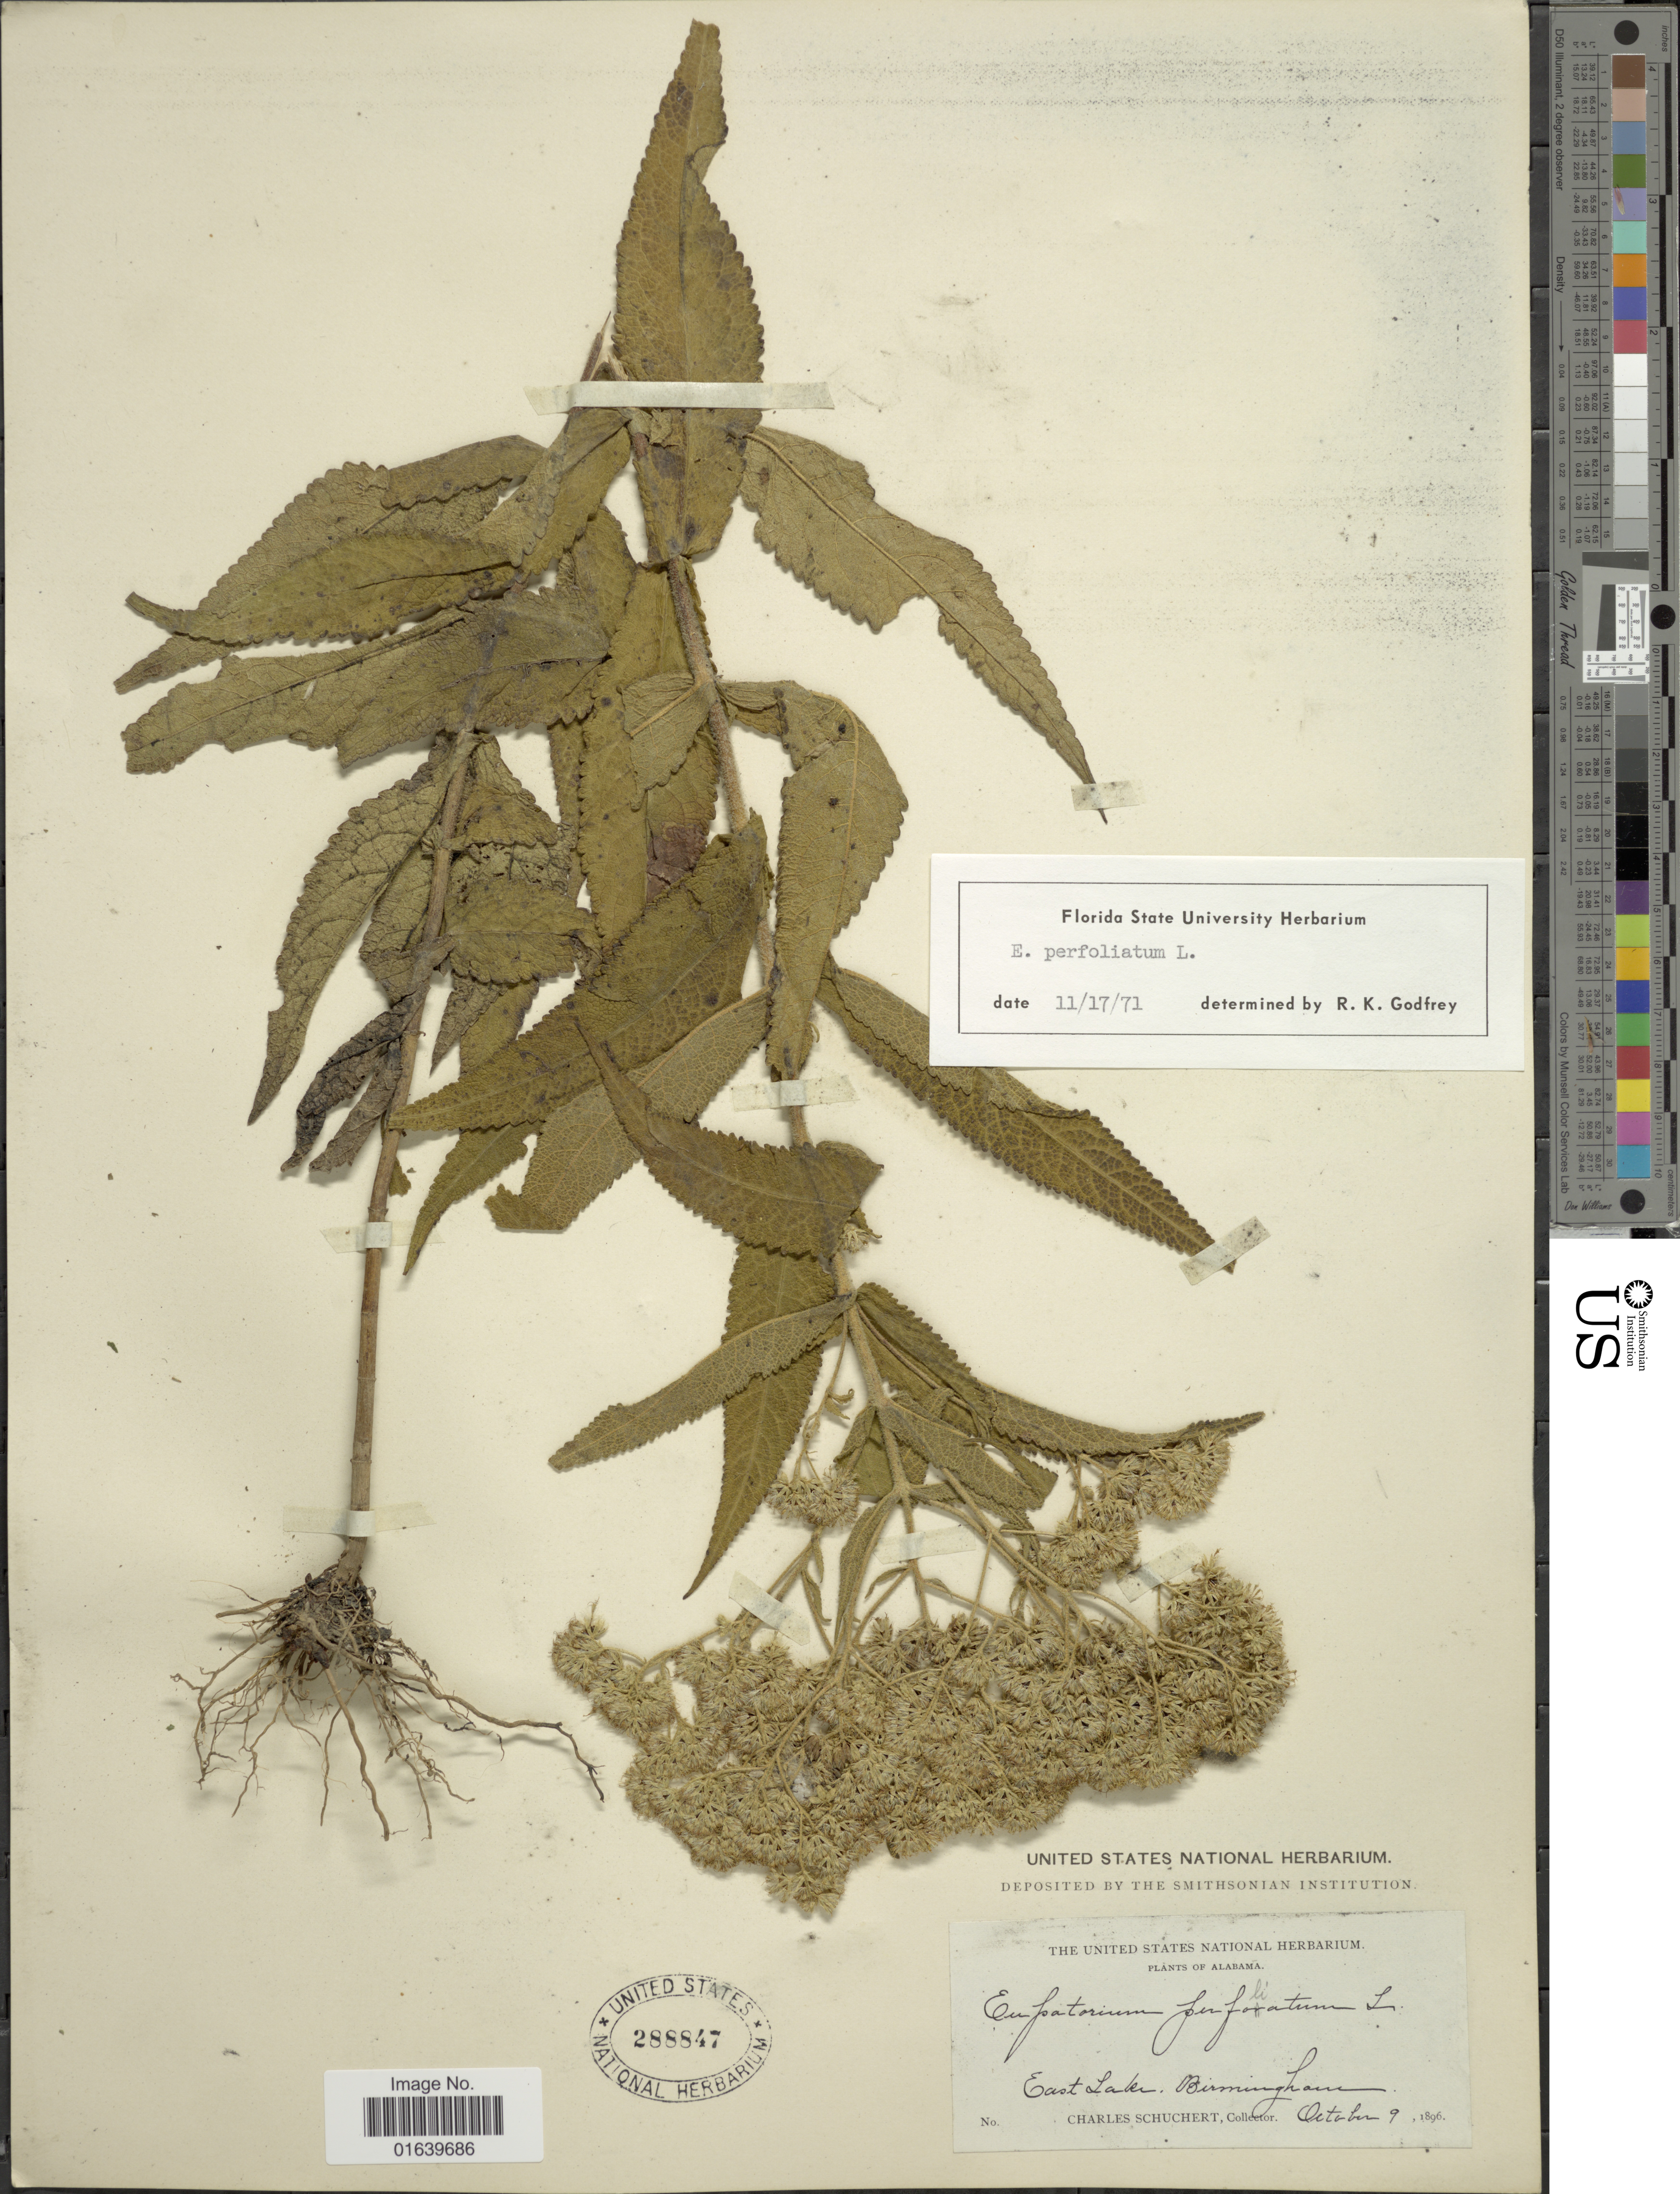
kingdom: Plantae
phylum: Tracheophyta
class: Magnoliopsida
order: Asterales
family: Asteraceae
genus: Eupatorium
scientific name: Eupatorium perfoliatum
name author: L.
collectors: C. Schuchert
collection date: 1896-10-09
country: United States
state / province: Alabama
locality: East Lake, Birmingham.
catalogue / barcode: US 288847